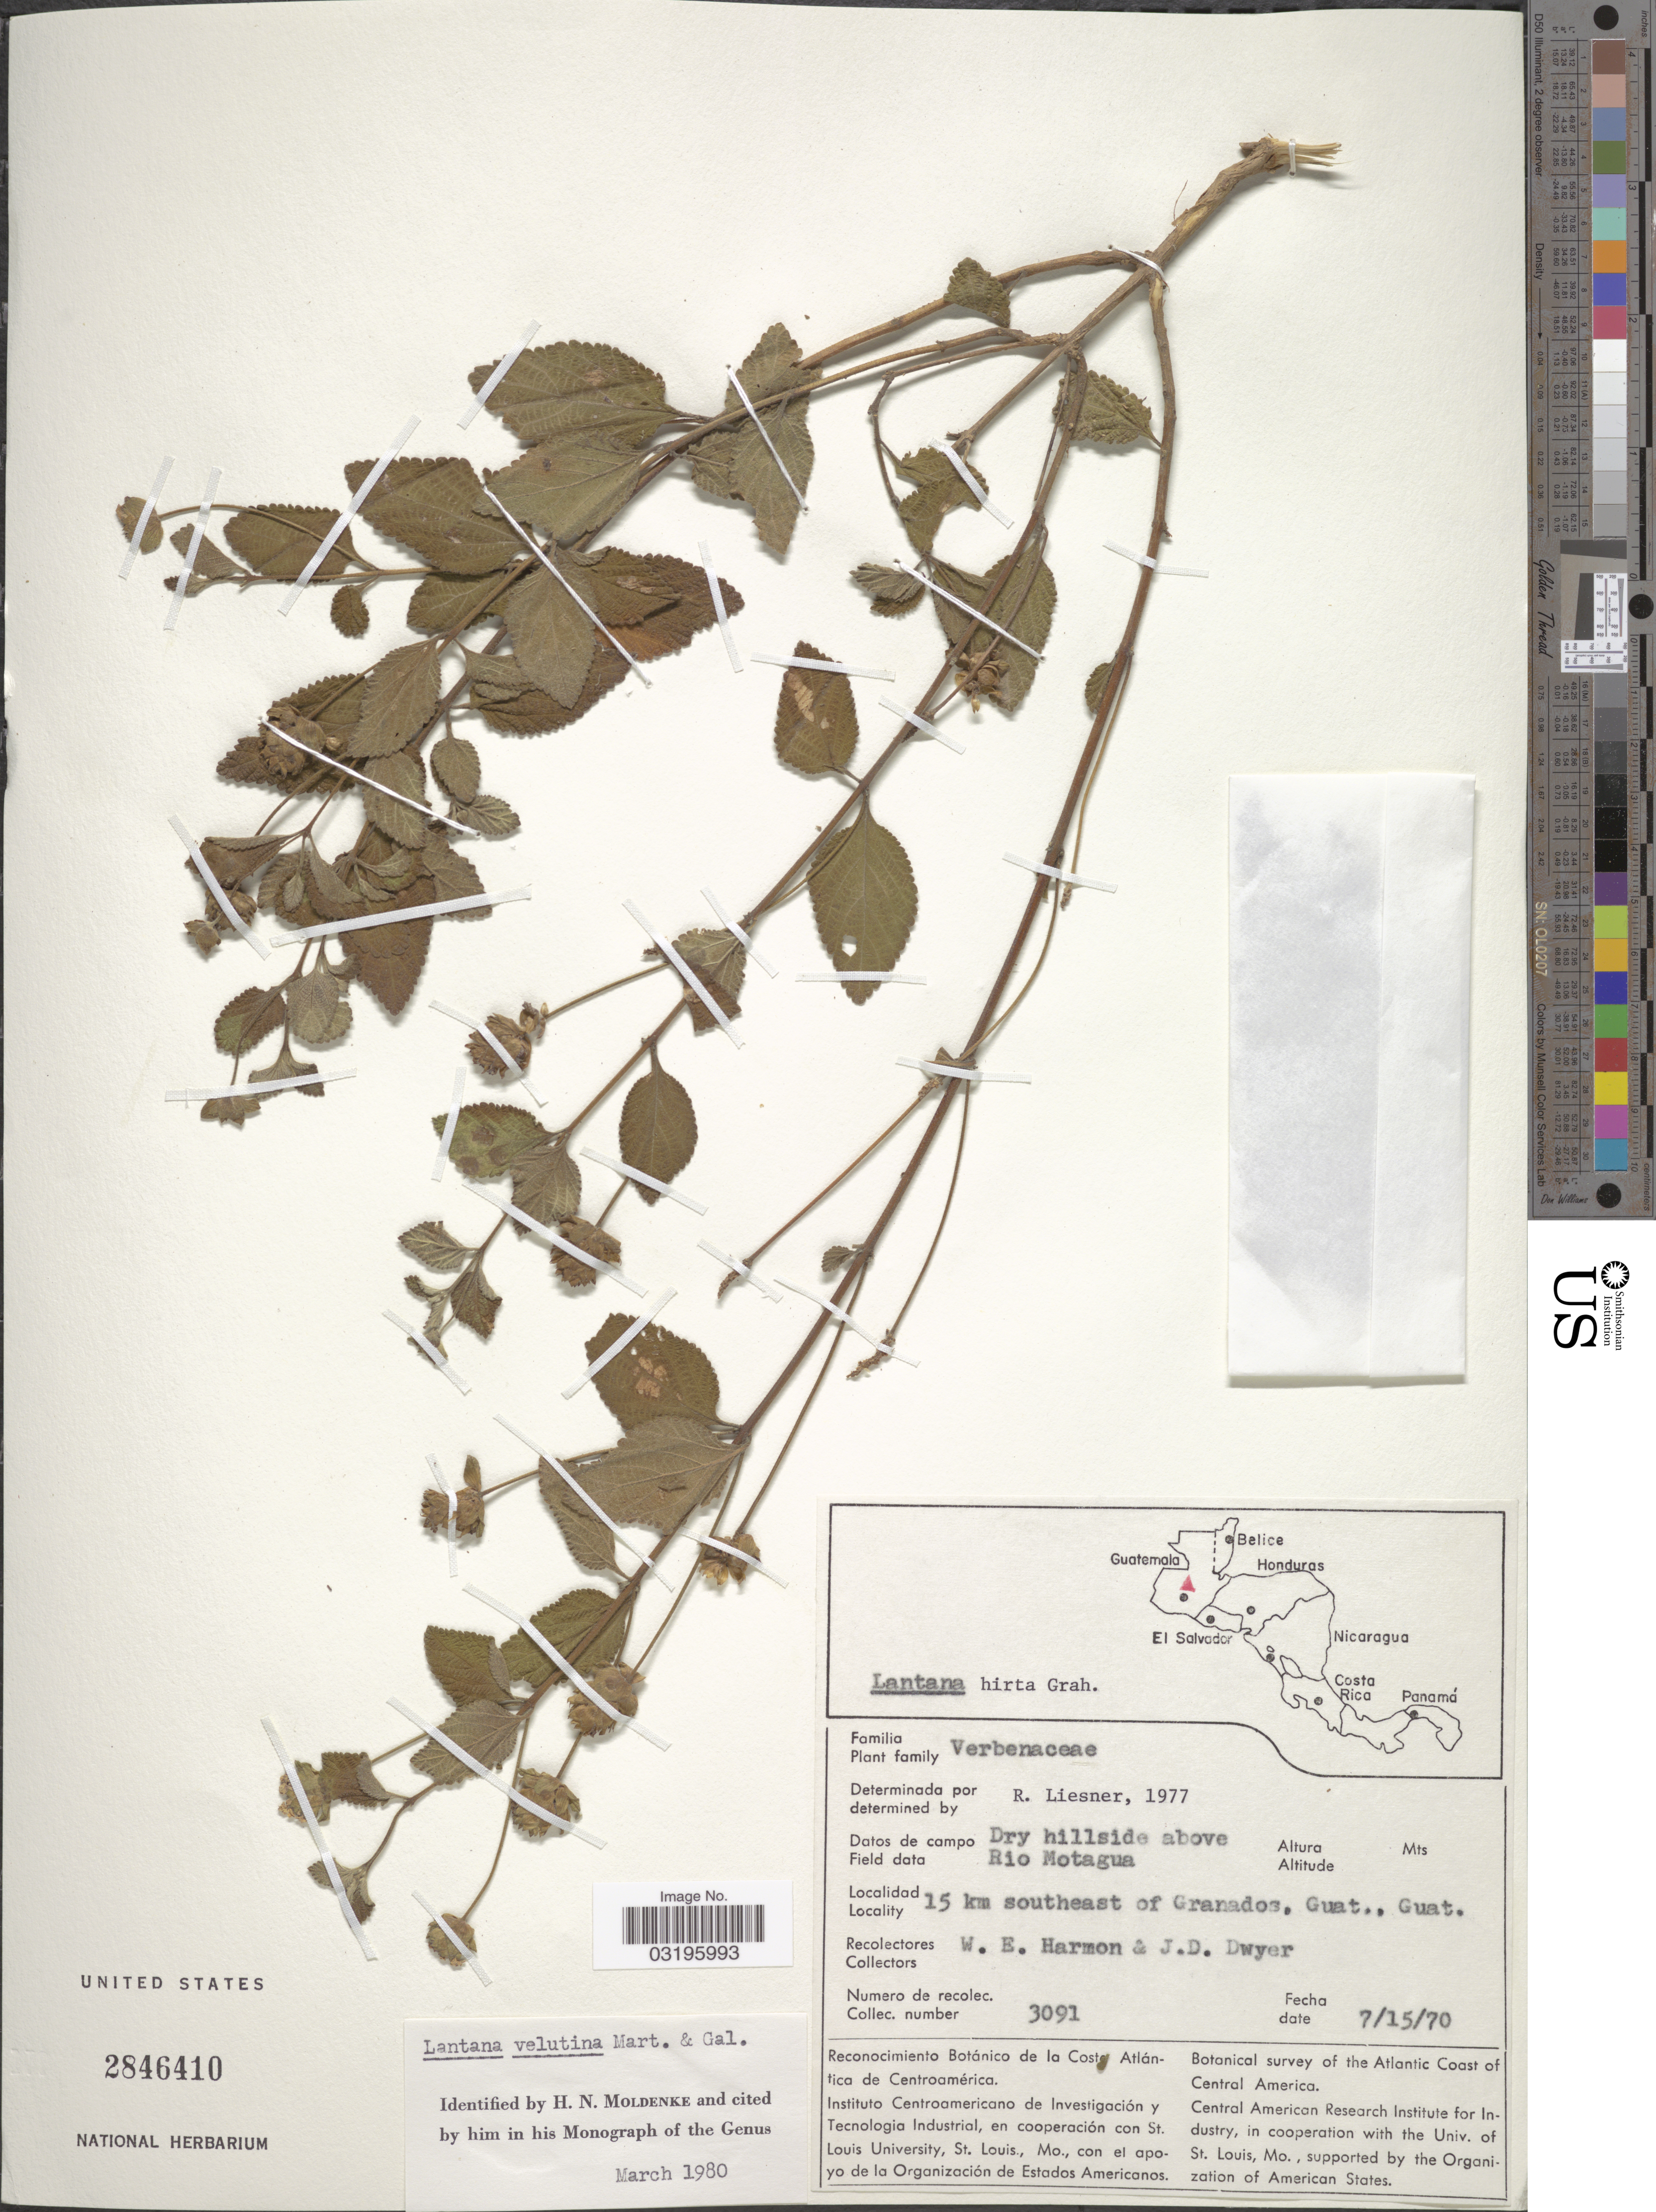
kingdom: Plantae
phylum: Tracheophyta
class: Magnoliopsida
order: Lamiales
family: Verbenaceae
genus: Lantana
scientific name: Lantana velutina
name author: M. Martens & Galeotti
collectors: W. E. Harmon & J. D. Dwyer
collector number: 3091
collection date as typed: Transcribed d/m/y: 15/7/70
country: Guatemala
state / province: Guatemala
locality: Dry hillside above Rio Motagua. 15 km southeast of Granados, Guat.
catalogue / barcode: US 2846410